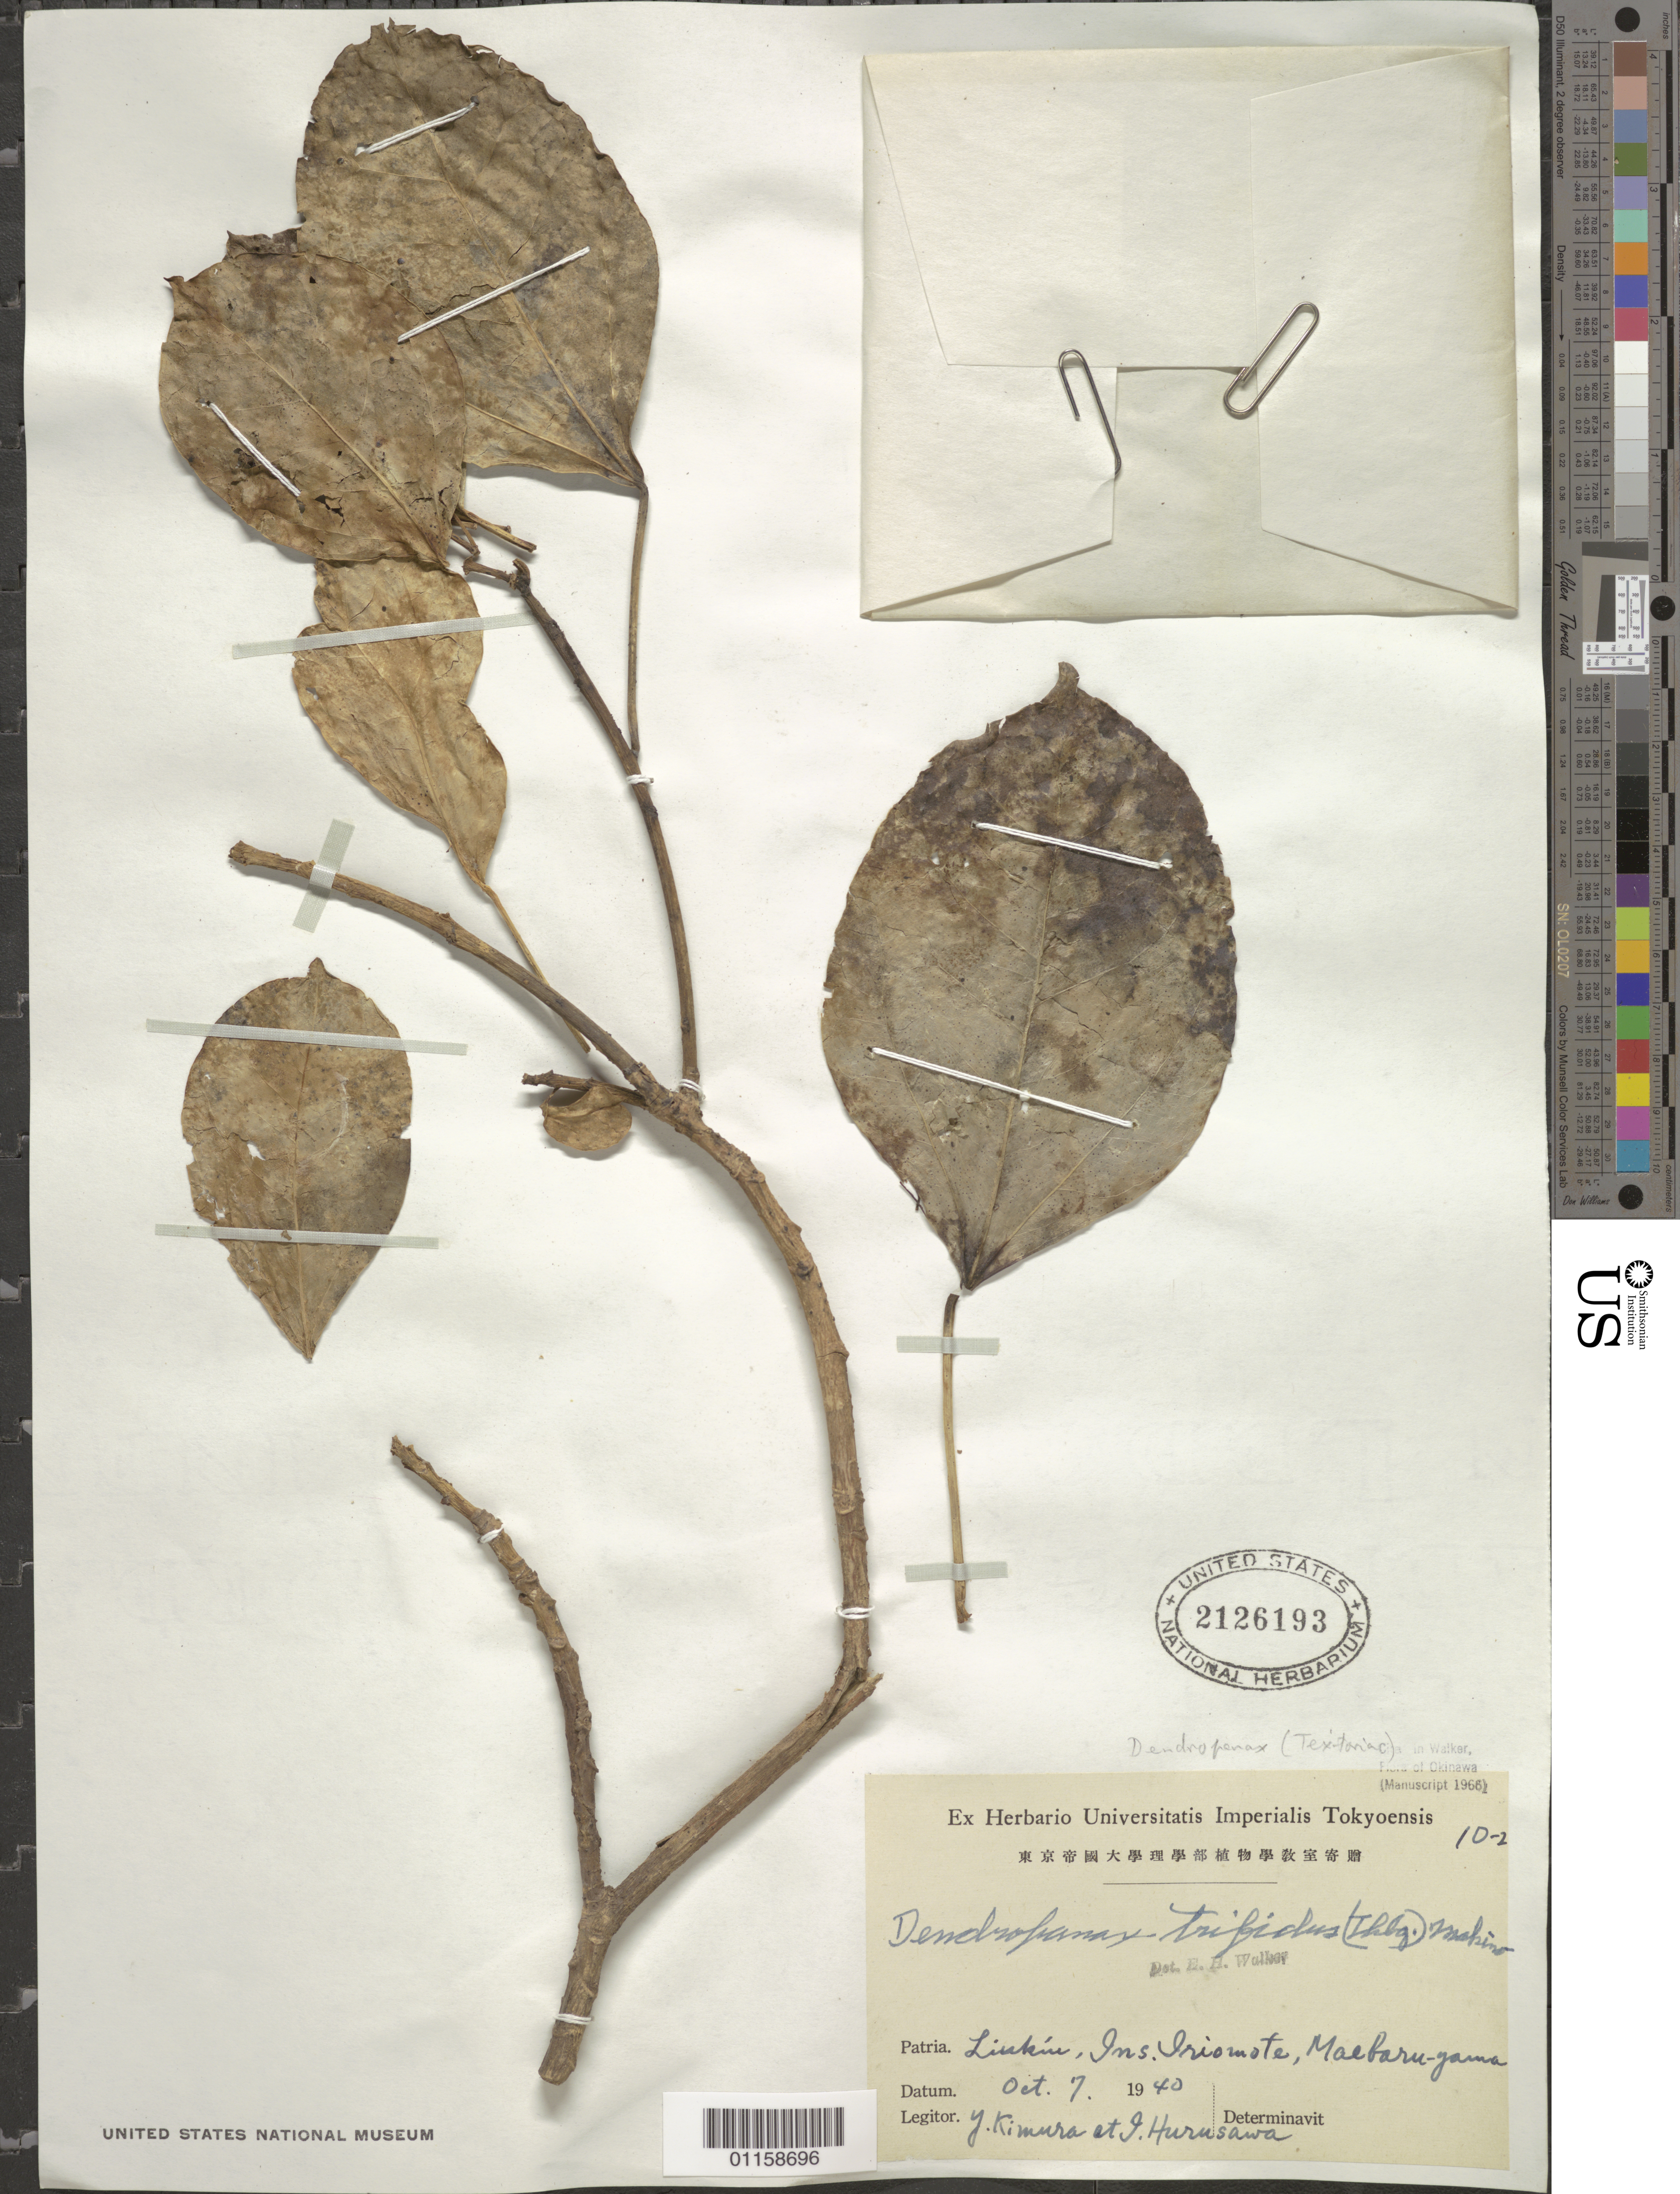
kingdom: Plantae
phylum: Tracheophyta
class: Magnoliopsida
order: Apiales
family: Araliaceae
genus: Dendropanax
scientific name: Dendropanax trifidus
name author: (Thunb.) Makino & Hara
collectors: Y. Kimura & I. Hurusawa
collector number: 10 - 2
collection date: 1970-10-07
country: Japan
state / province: Okinawa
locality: Iriomote Isl.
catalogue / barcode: US 2126193